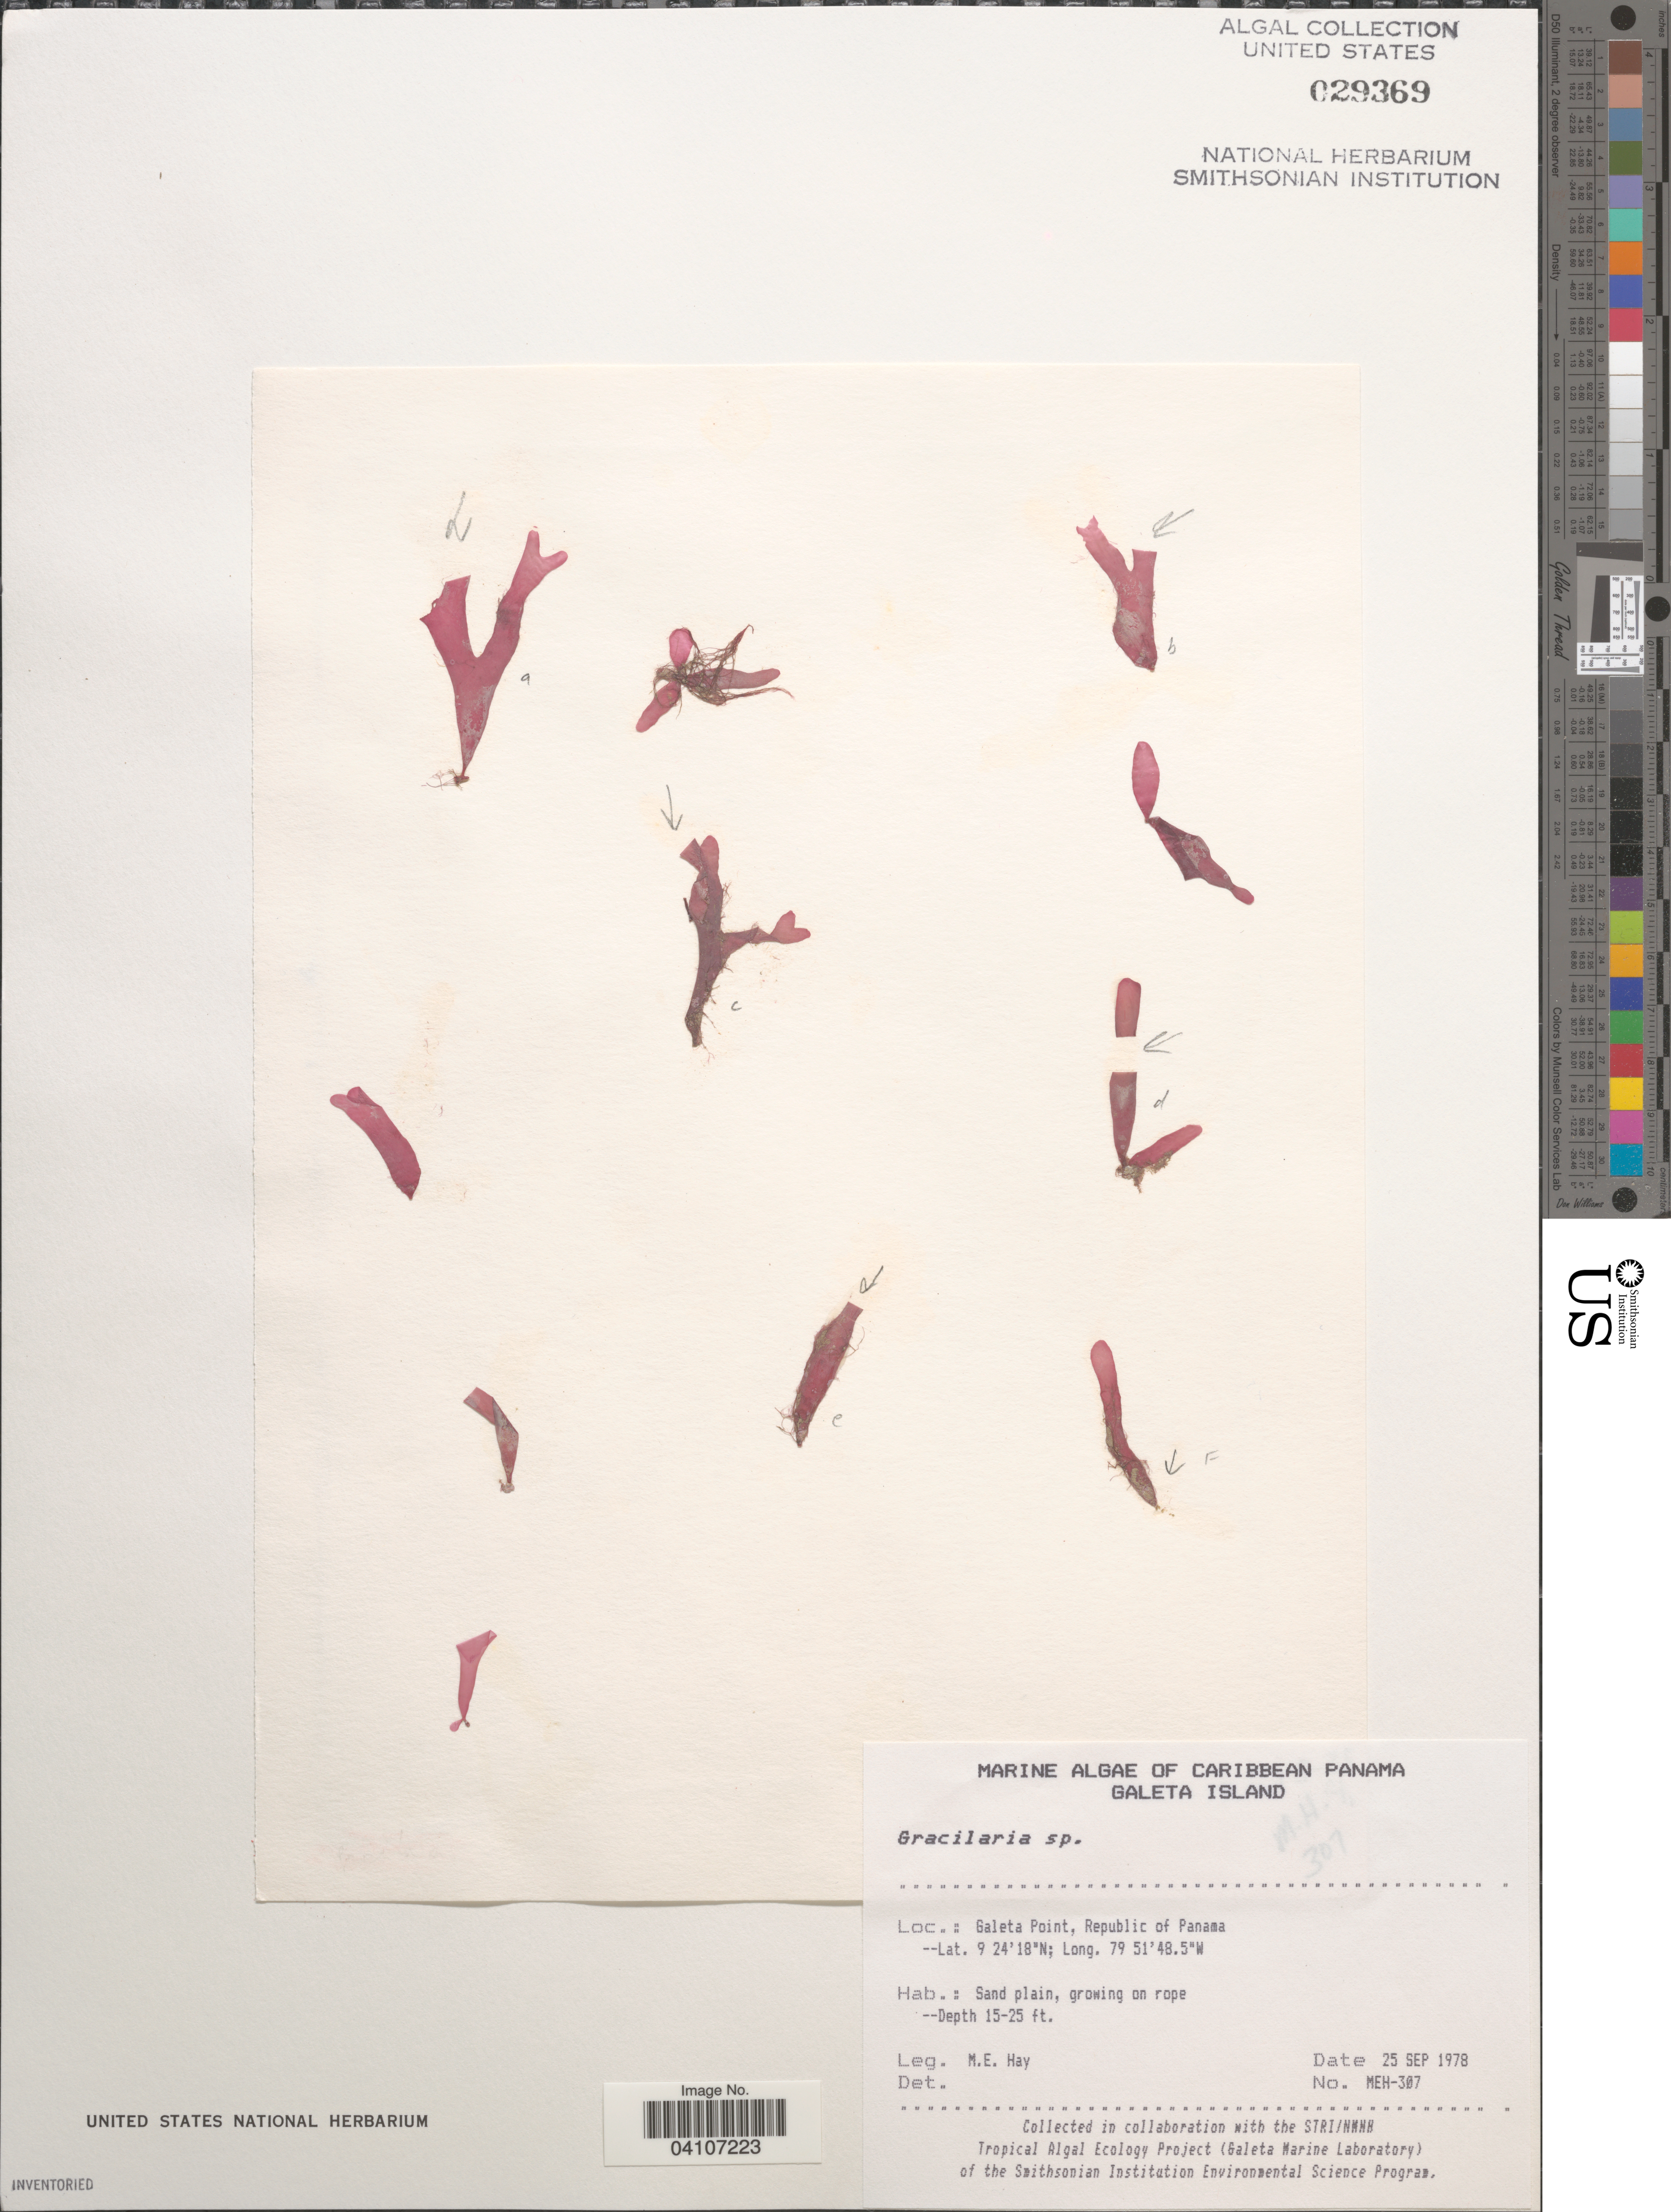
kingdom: Plantae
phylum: Rhodophyta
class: Florideophyceae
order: Gracilariales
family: Gracilariaceae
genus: Gracilaria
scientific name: Gracilaria sp.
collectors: M. E. Hay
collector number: MEH-307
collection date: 1978-09-25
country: Panama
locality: Caribbean Panama. Galeta Island. Galeta Point, Republic of Panama.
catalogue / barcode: US 29369